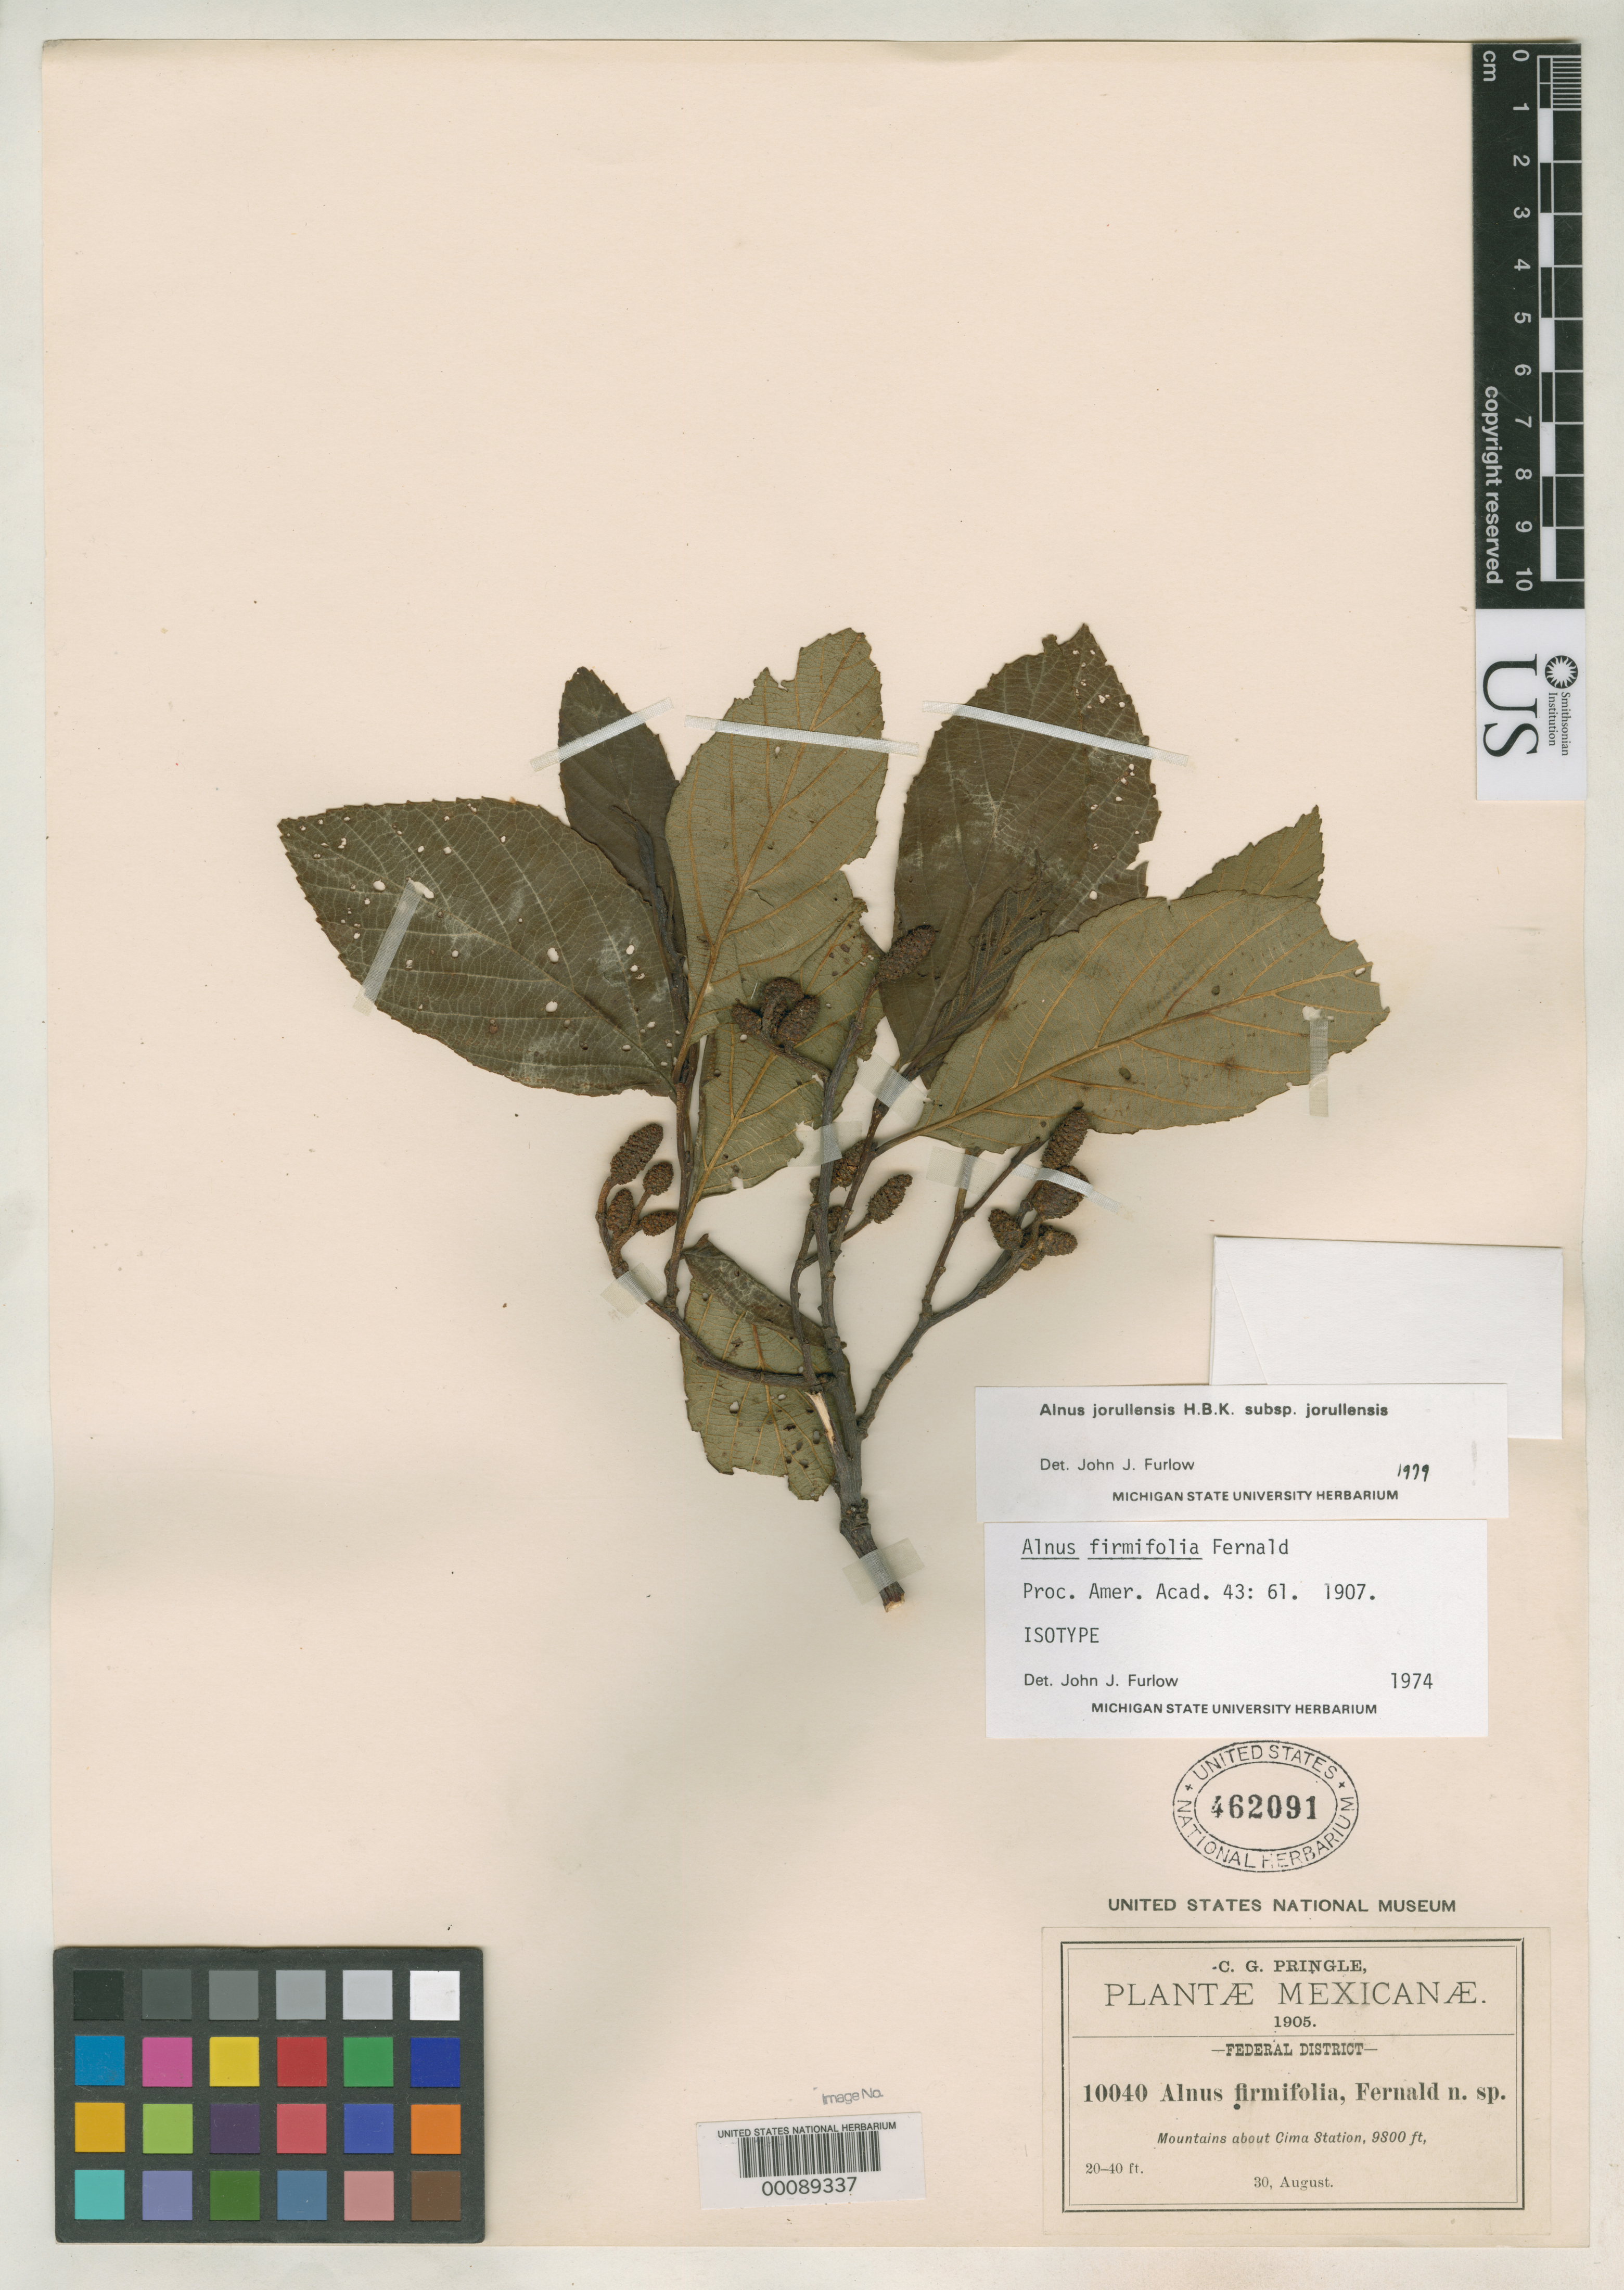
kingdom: Plantae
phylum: Tracheophyta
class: Magnoliopsida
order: Fagales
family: Betulaceae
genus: Alnus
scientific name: Alnus firmifolia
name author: Fernald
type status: Isotype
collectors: C. G. Pringle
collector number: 10040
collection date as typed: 30 Aug 1905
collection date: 1905-08-30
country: Mexico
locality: Cima Station.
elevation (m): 3000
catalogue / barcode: US 462091